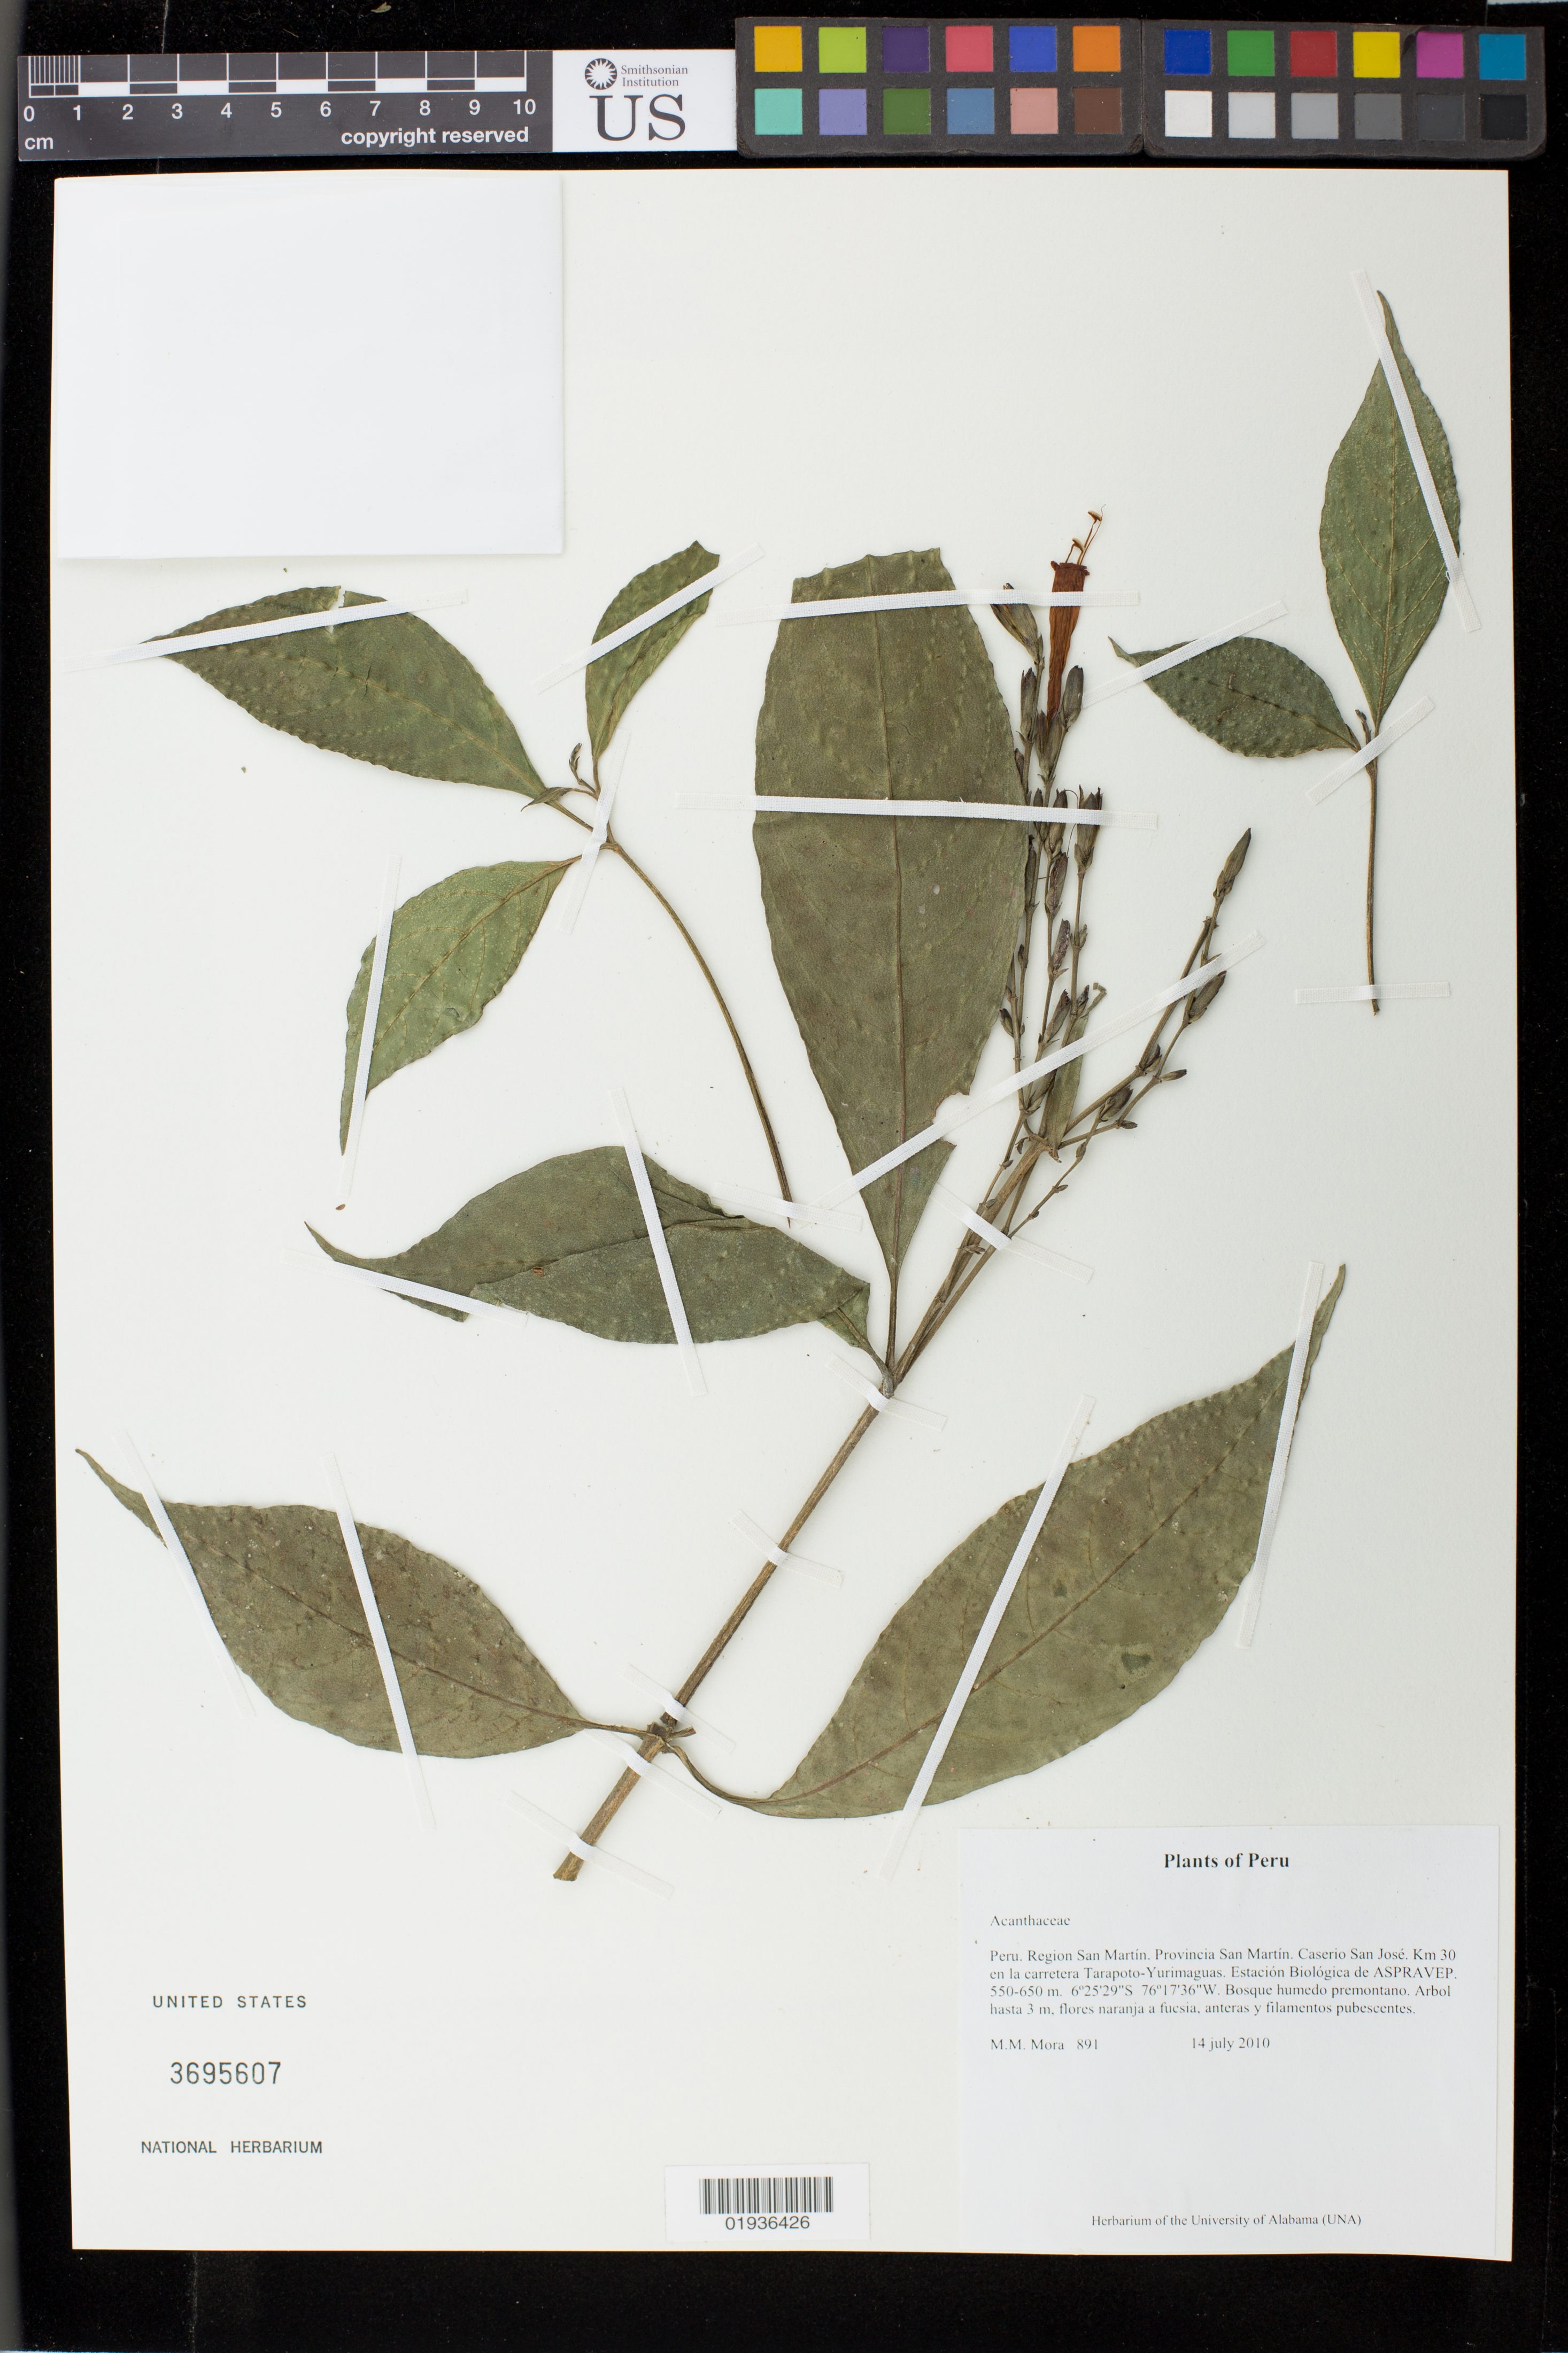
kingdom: Plantae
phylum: Tracheophyta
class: Magnoliopsida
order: Lamiales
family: Acanthaceae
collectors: M. M. Mora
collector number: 891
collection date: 2010-07-14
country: Peru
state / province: San Martín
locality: Caserio San Jose. Km 30 en la carretera Tarapoto-Yurimaguas. Estacion Biological de ASPRAVEP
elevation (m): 550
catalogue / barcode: US 3695607